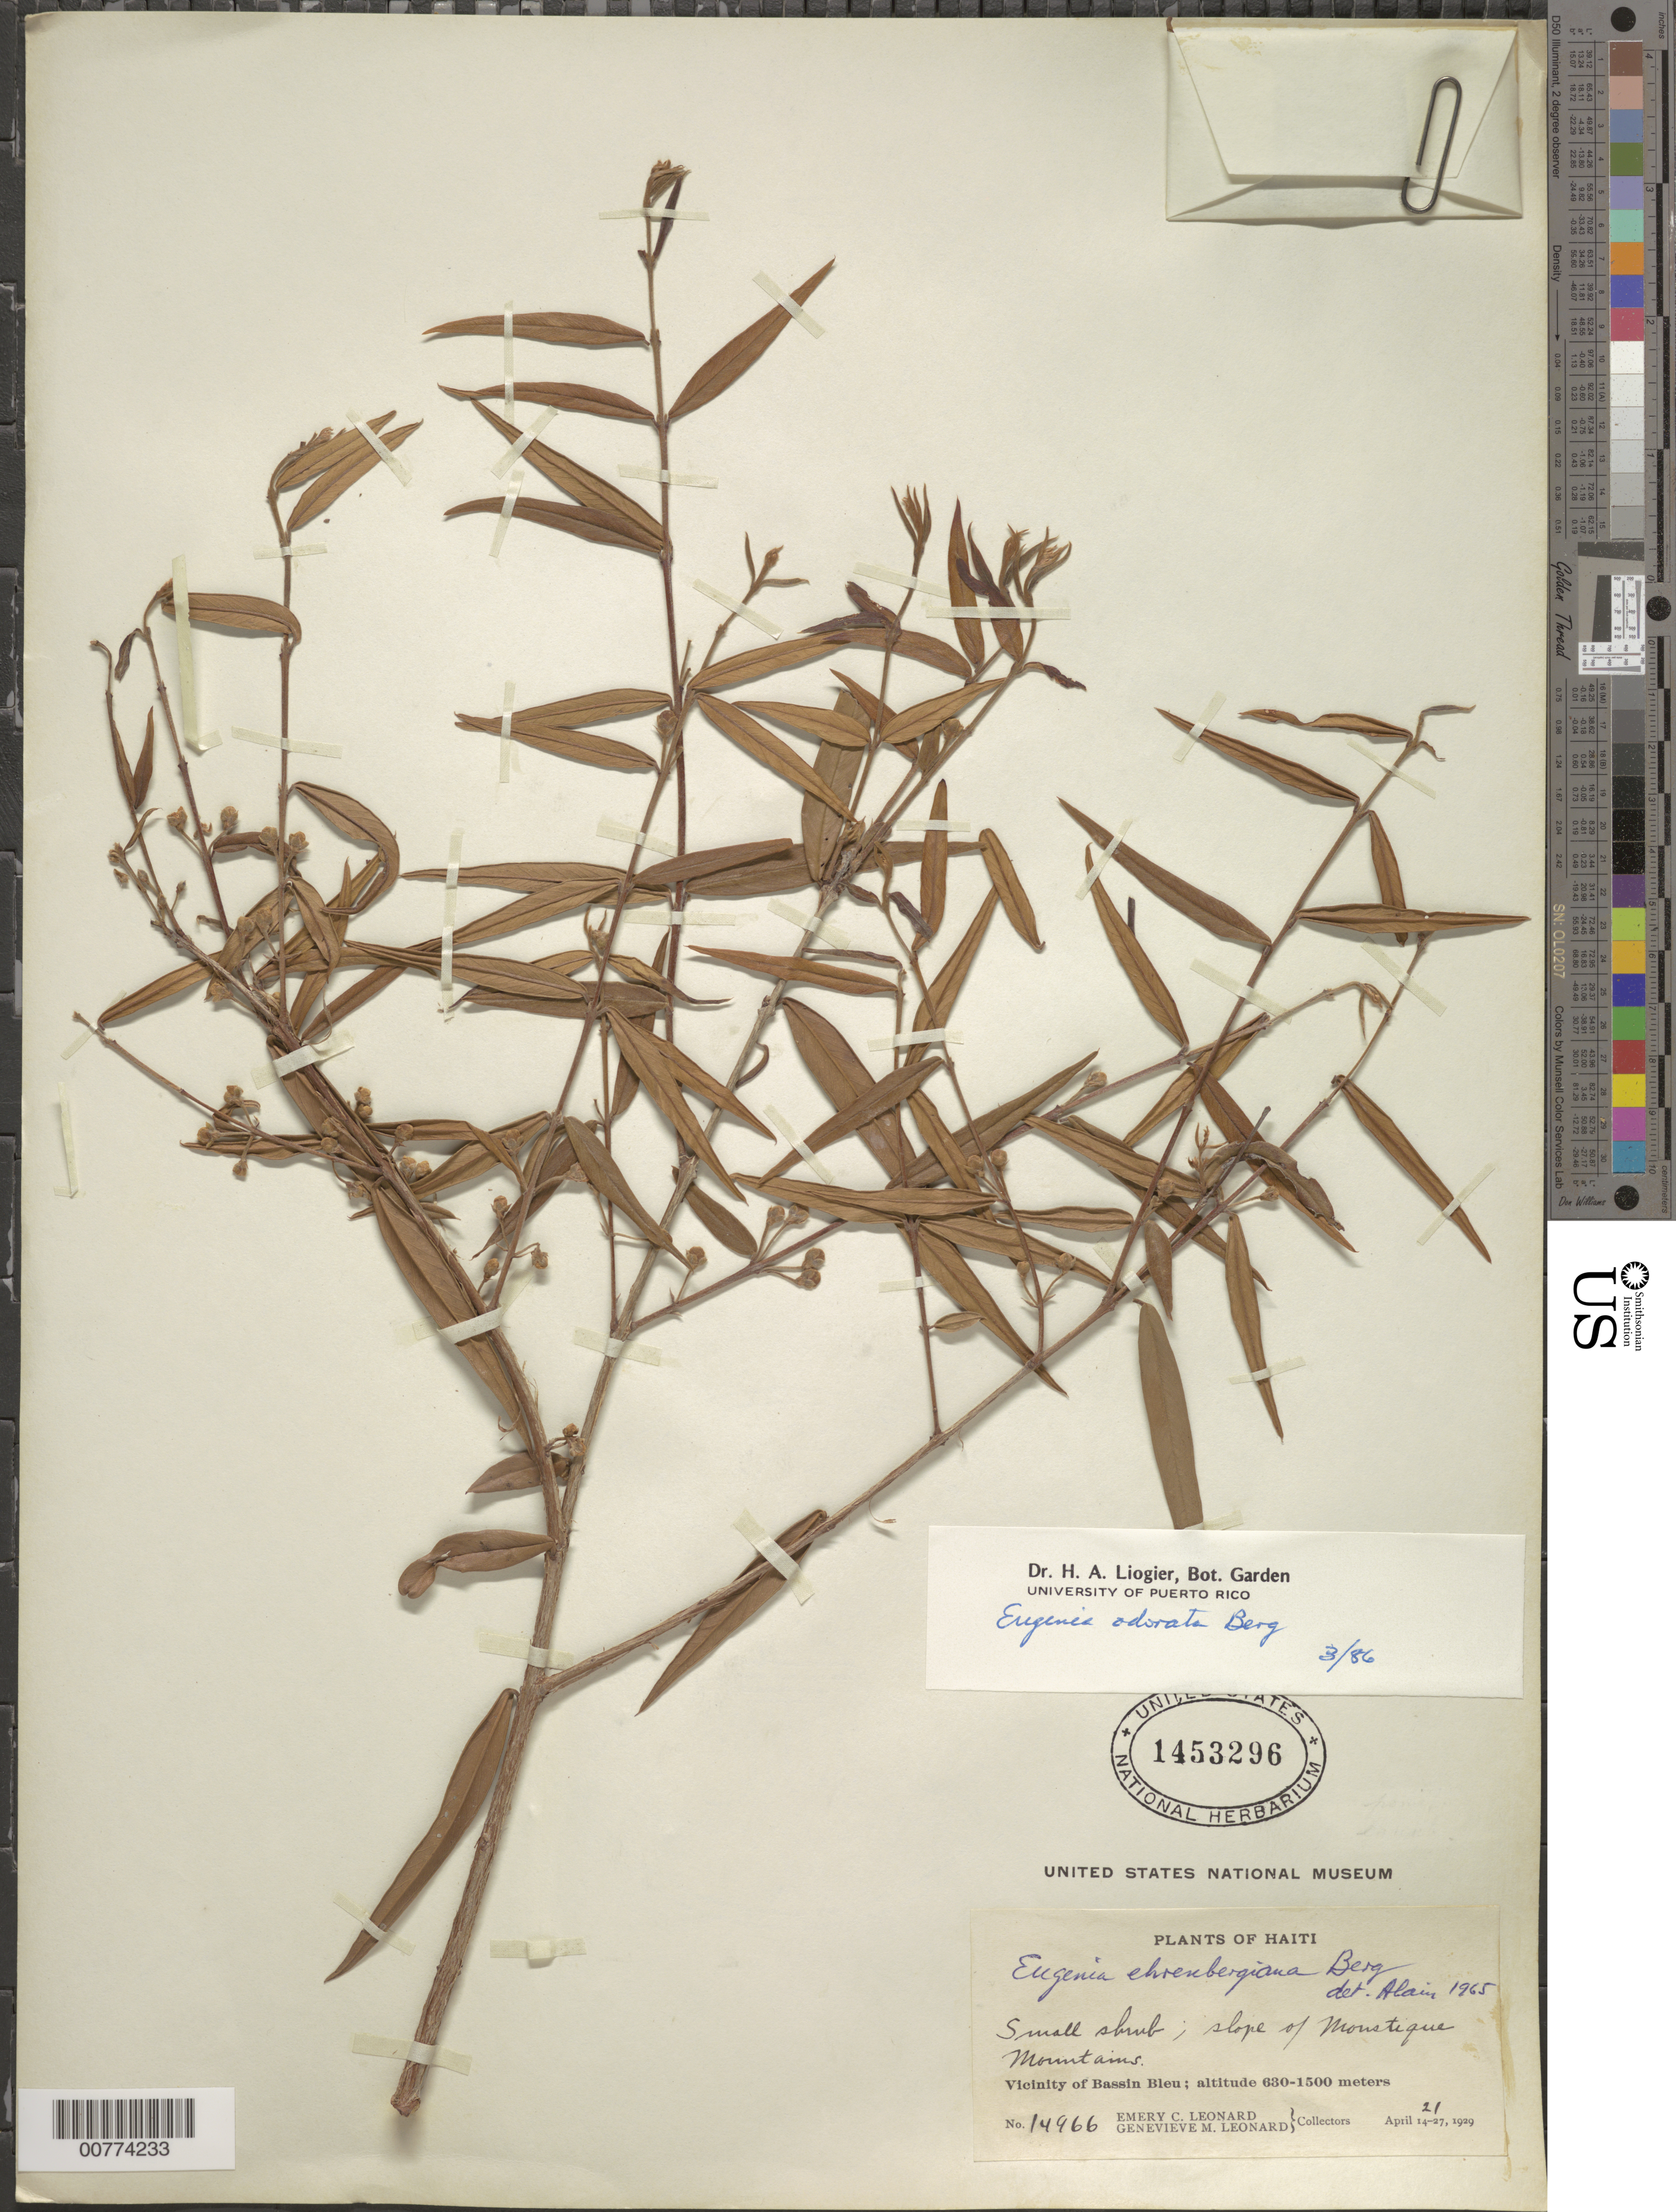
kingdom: Plantae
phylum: Tracheophyta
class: Magnoliopsida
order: Myrtales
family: Myrtaceae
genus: Eugenia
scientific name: Eugenia isabeliana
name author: Kiaersk.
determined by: Liogier, Alain H.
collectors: E. C. Leonard & G. M. Leonard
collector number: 14966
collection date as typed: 21 Apr 1929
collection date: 1929-04-21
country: Haiti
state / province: Nord-Ouest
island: Hispaniola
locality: Vicinity of Bassin Bleu, Moustique Mountains.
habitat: Slope.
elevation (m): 630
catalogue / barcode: US 1453296